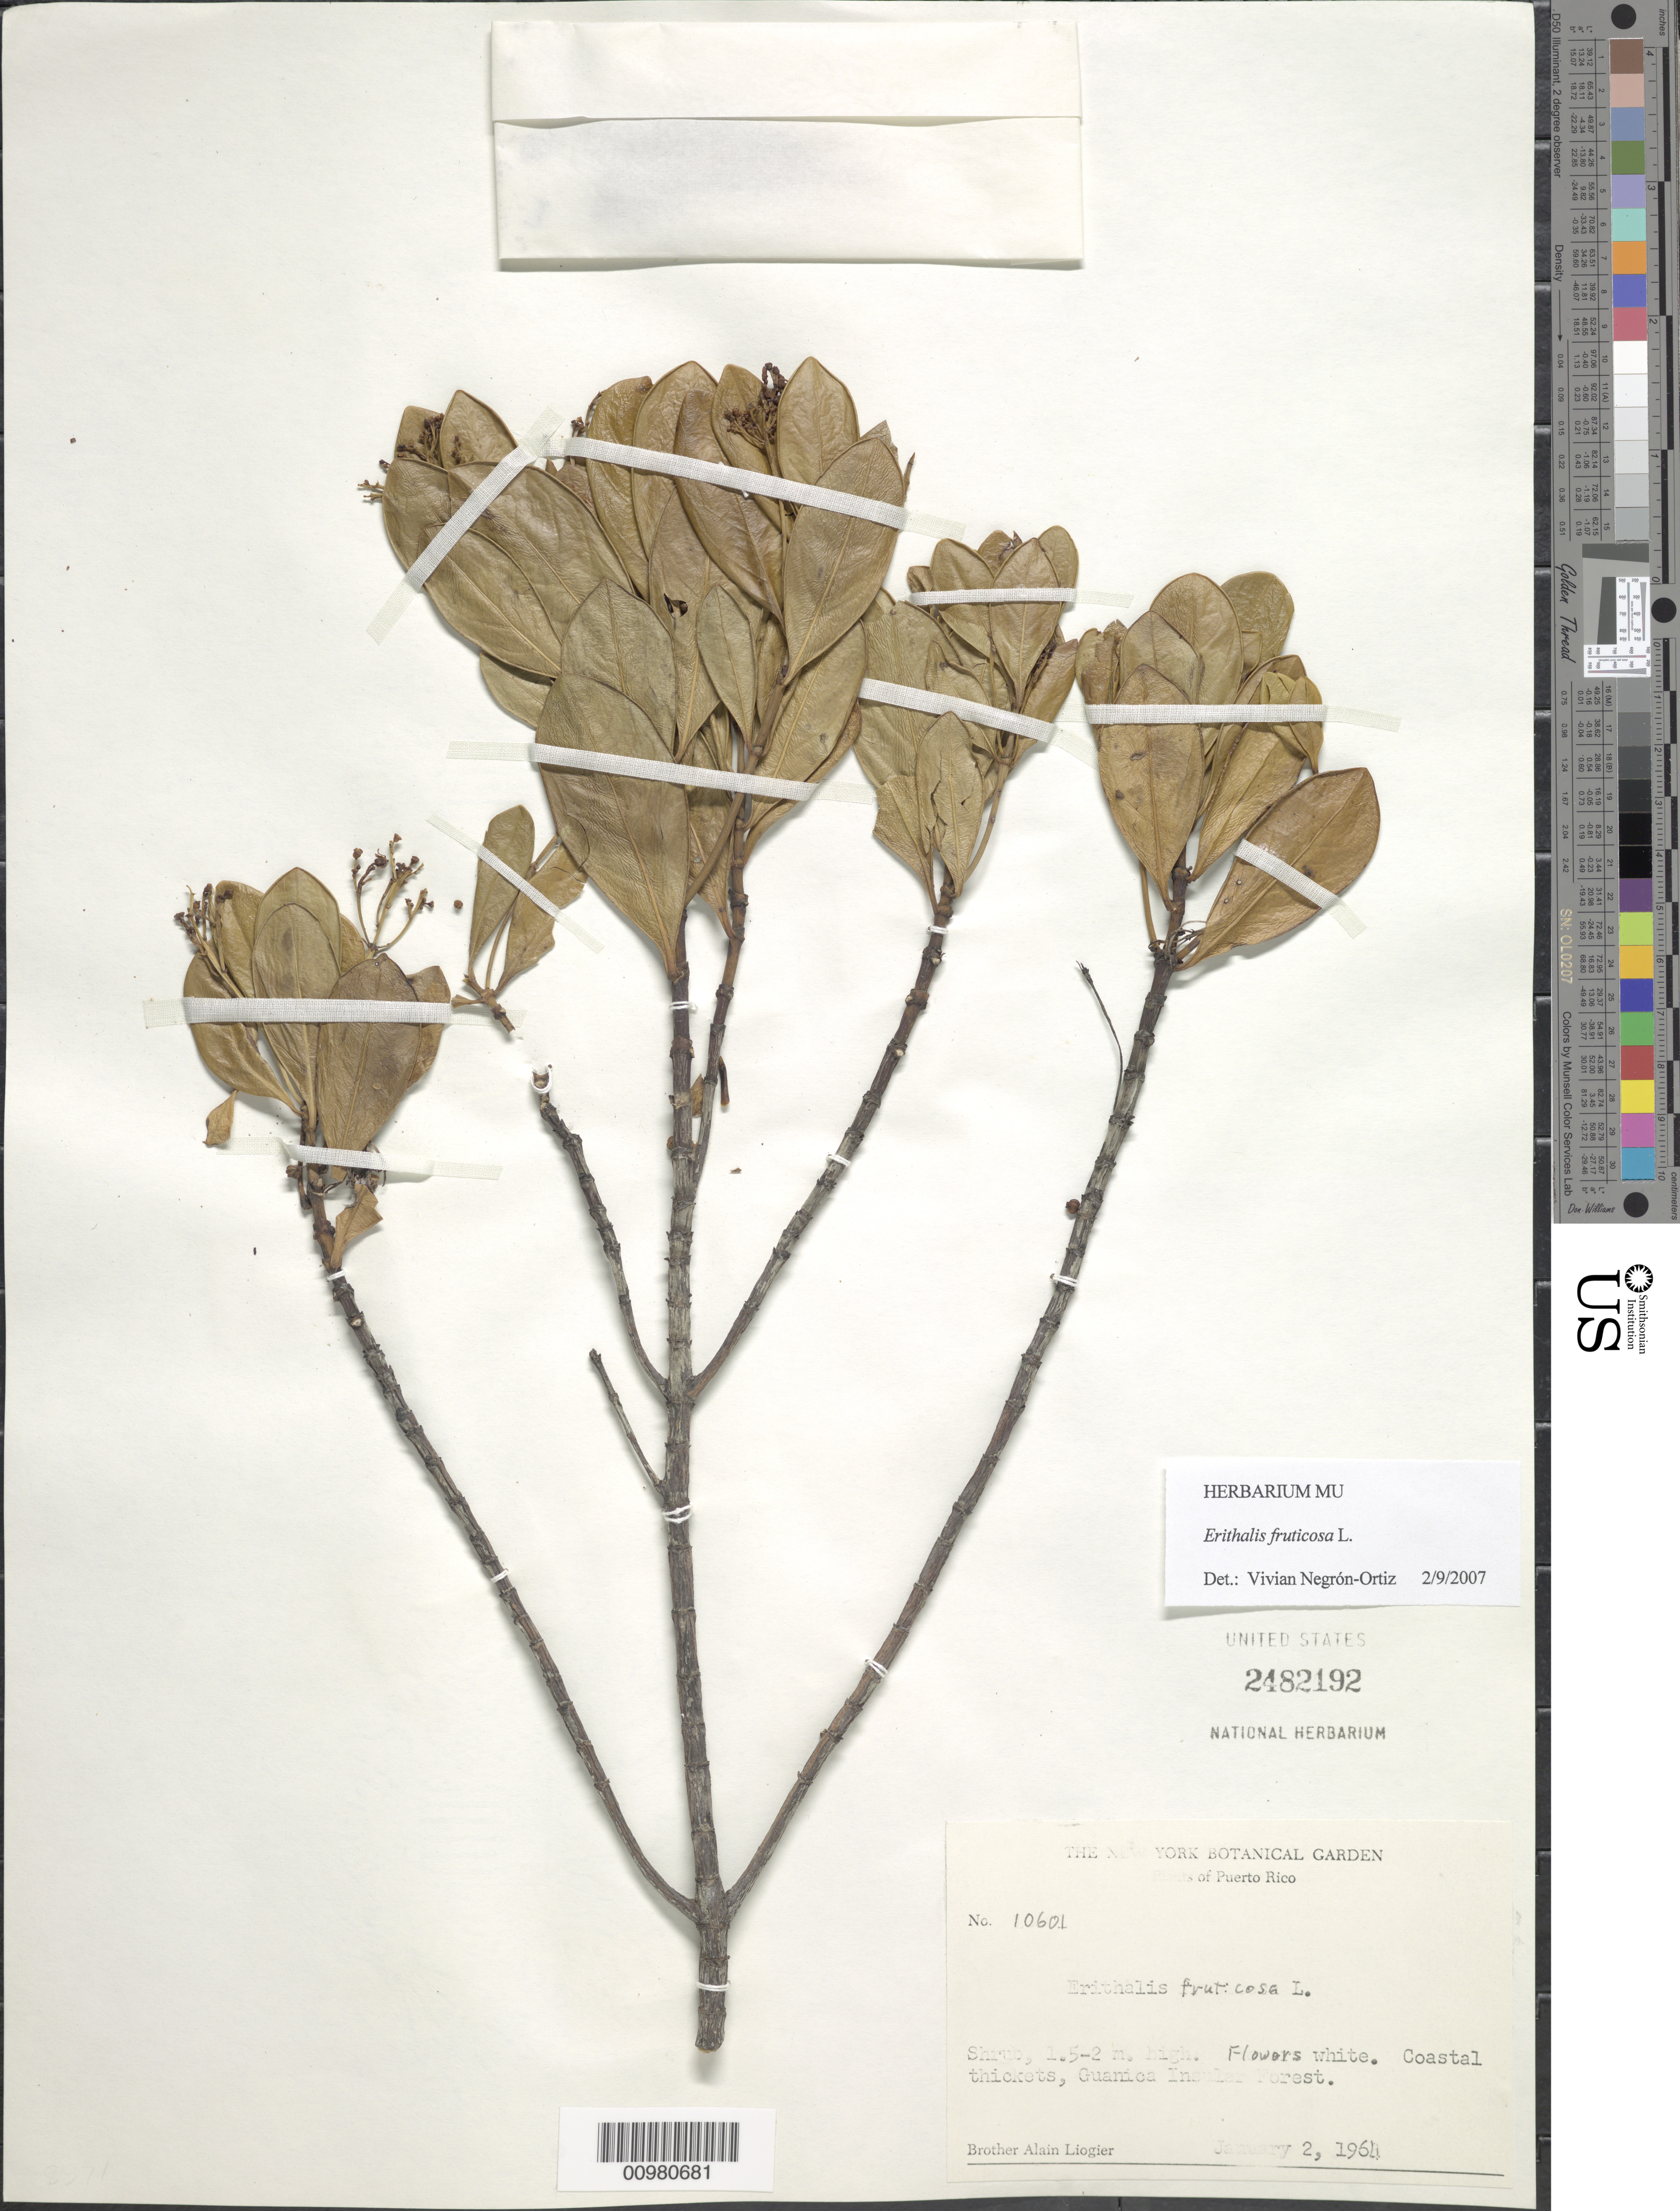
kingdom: Plantae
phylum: Tracheophyta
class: Magnoliopsida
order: Gentianales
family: Rubiaceae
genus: Erithalis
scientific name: Erithalis fruticosa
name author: L.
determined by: Negrón-Ortiz, V.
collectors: A. H. Liogier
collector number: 10601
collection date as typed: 02 Jan 1964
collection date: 1964-01-02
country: Puerto Rico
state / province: Guánica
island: Puerto Rico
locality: Guanica Insular Forest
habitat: Coastal thickets.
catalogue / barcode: US 2482192